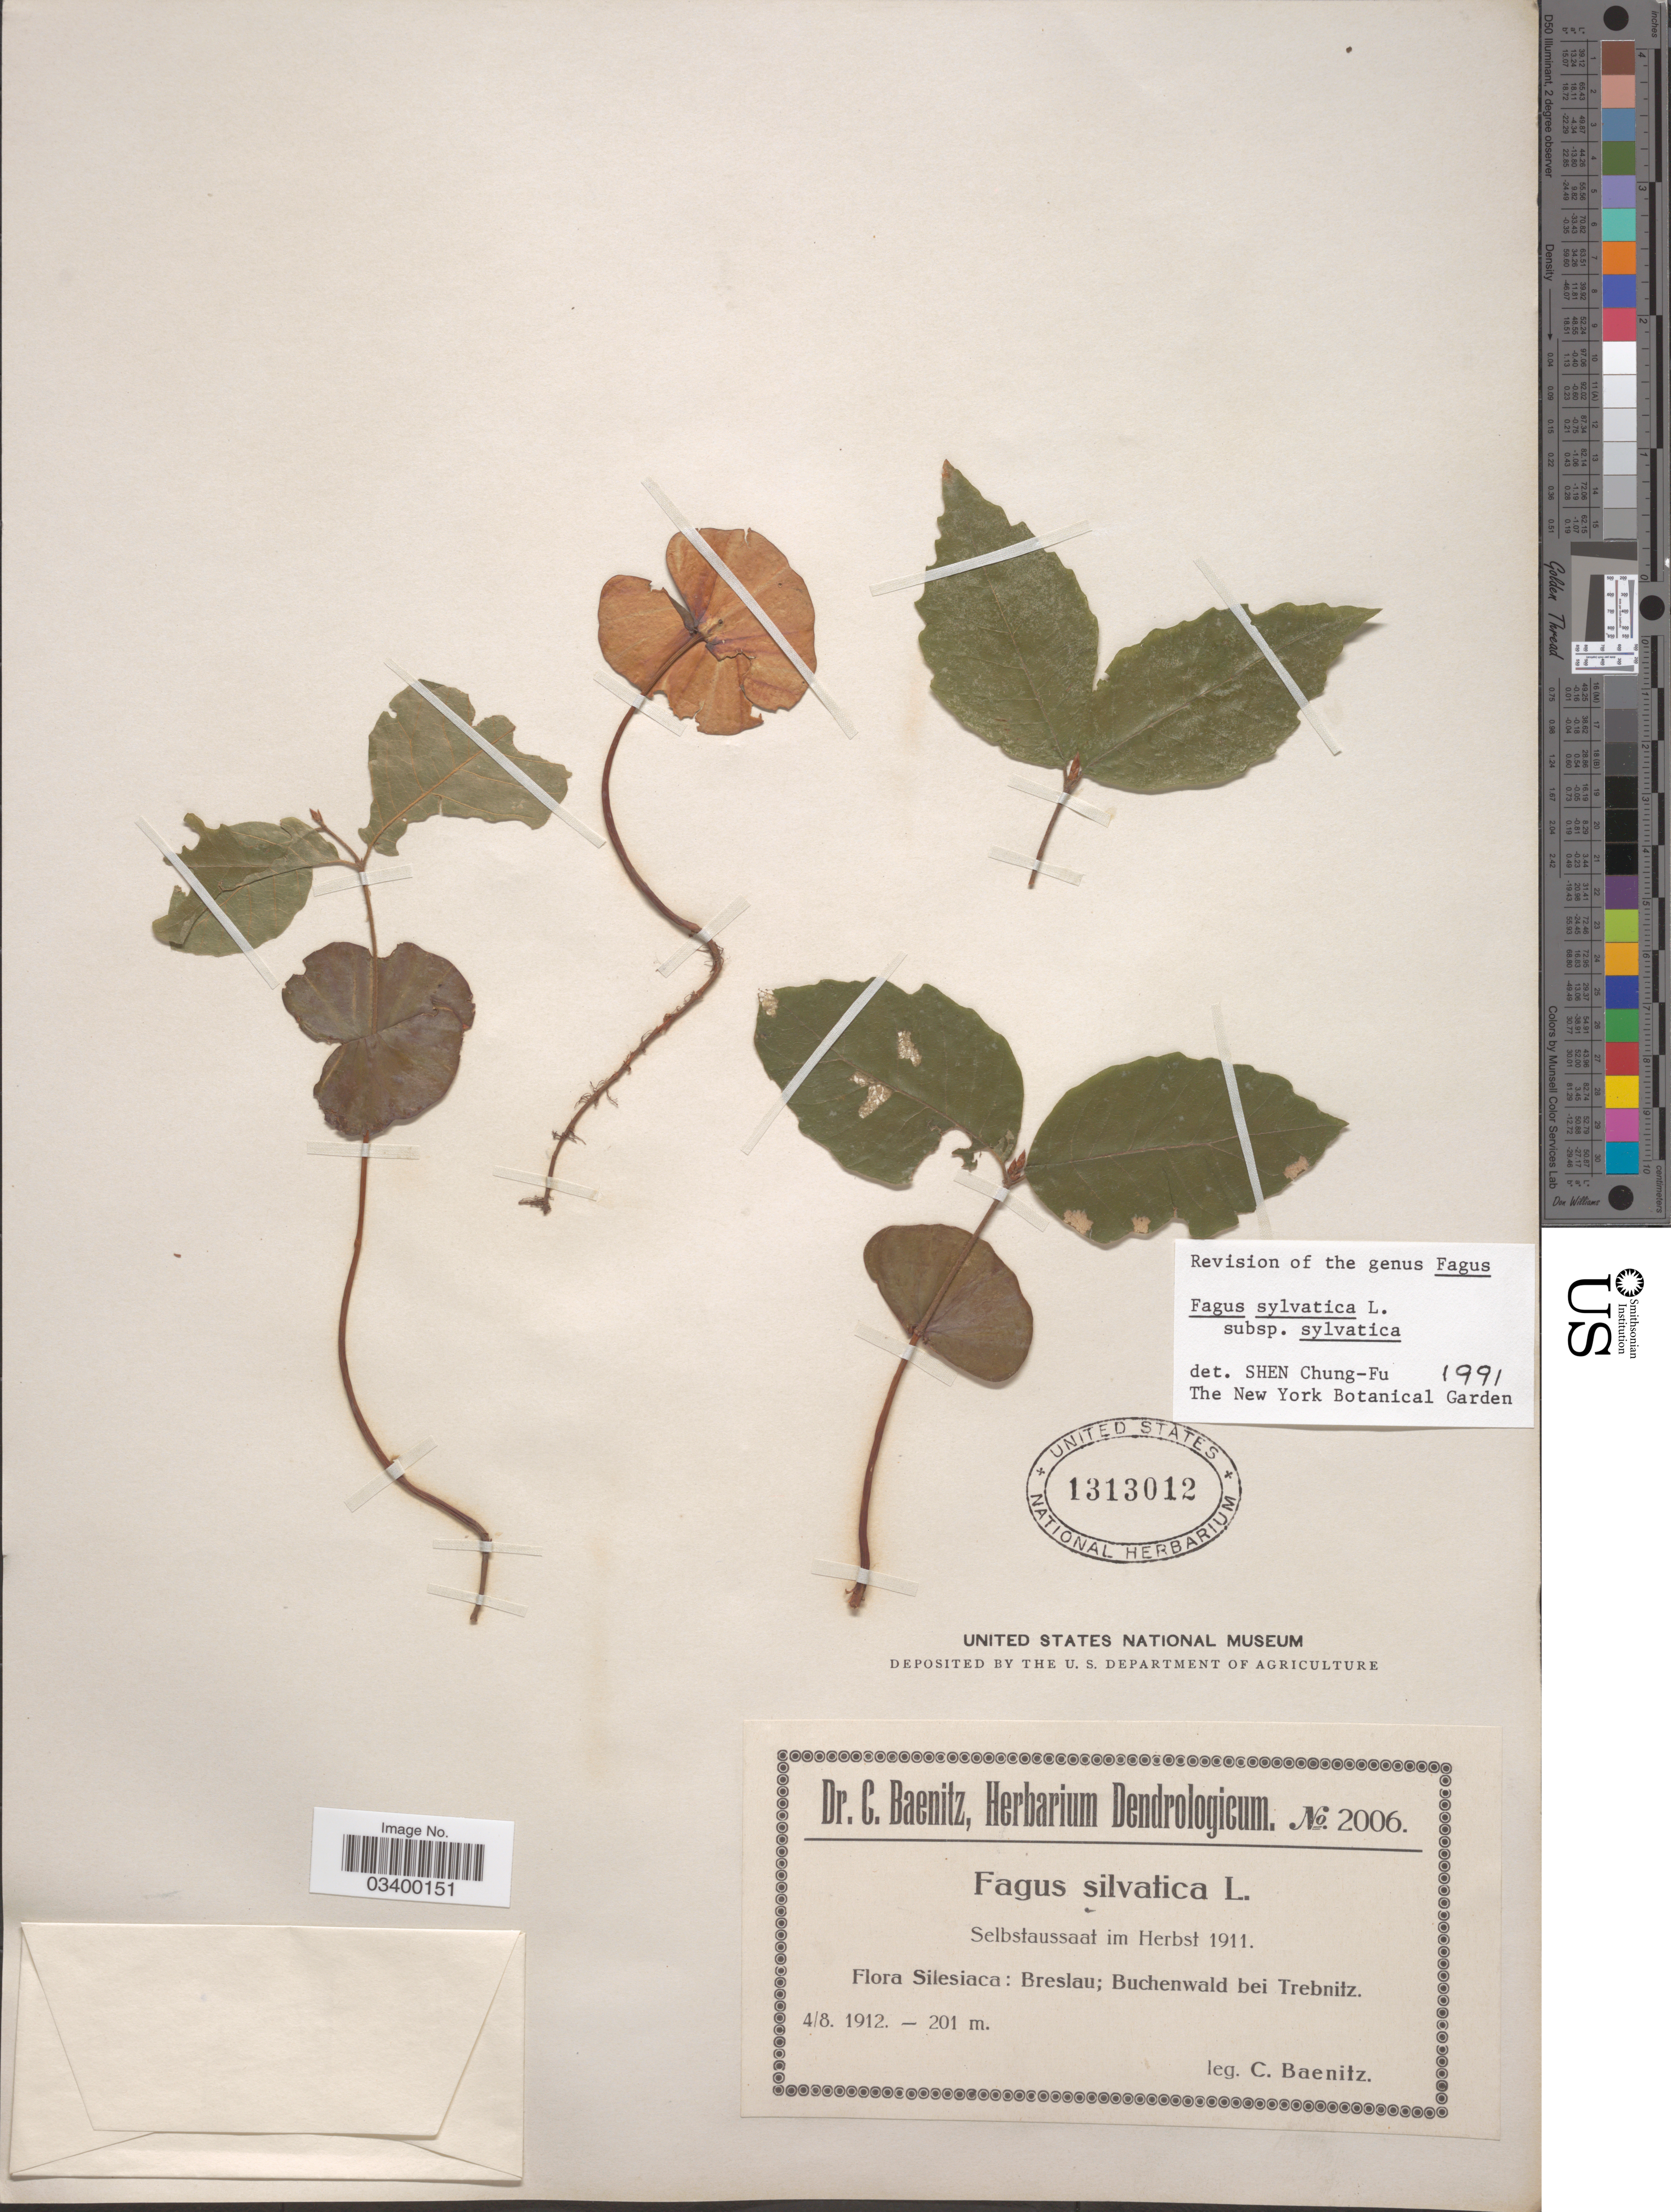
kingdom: Plantae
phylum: Tracheophyta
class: Magnoliopsida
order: Fagales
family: Fagaceae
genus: Fagus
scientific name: Fagus sylvatica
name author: L.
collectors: C. G. Baenitz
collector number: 2006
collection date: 1912-08-04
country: Poland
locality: Silesiaca: Breslau; Buchenwald bei Trebnitz.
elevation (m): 201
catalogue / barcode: US 1313012